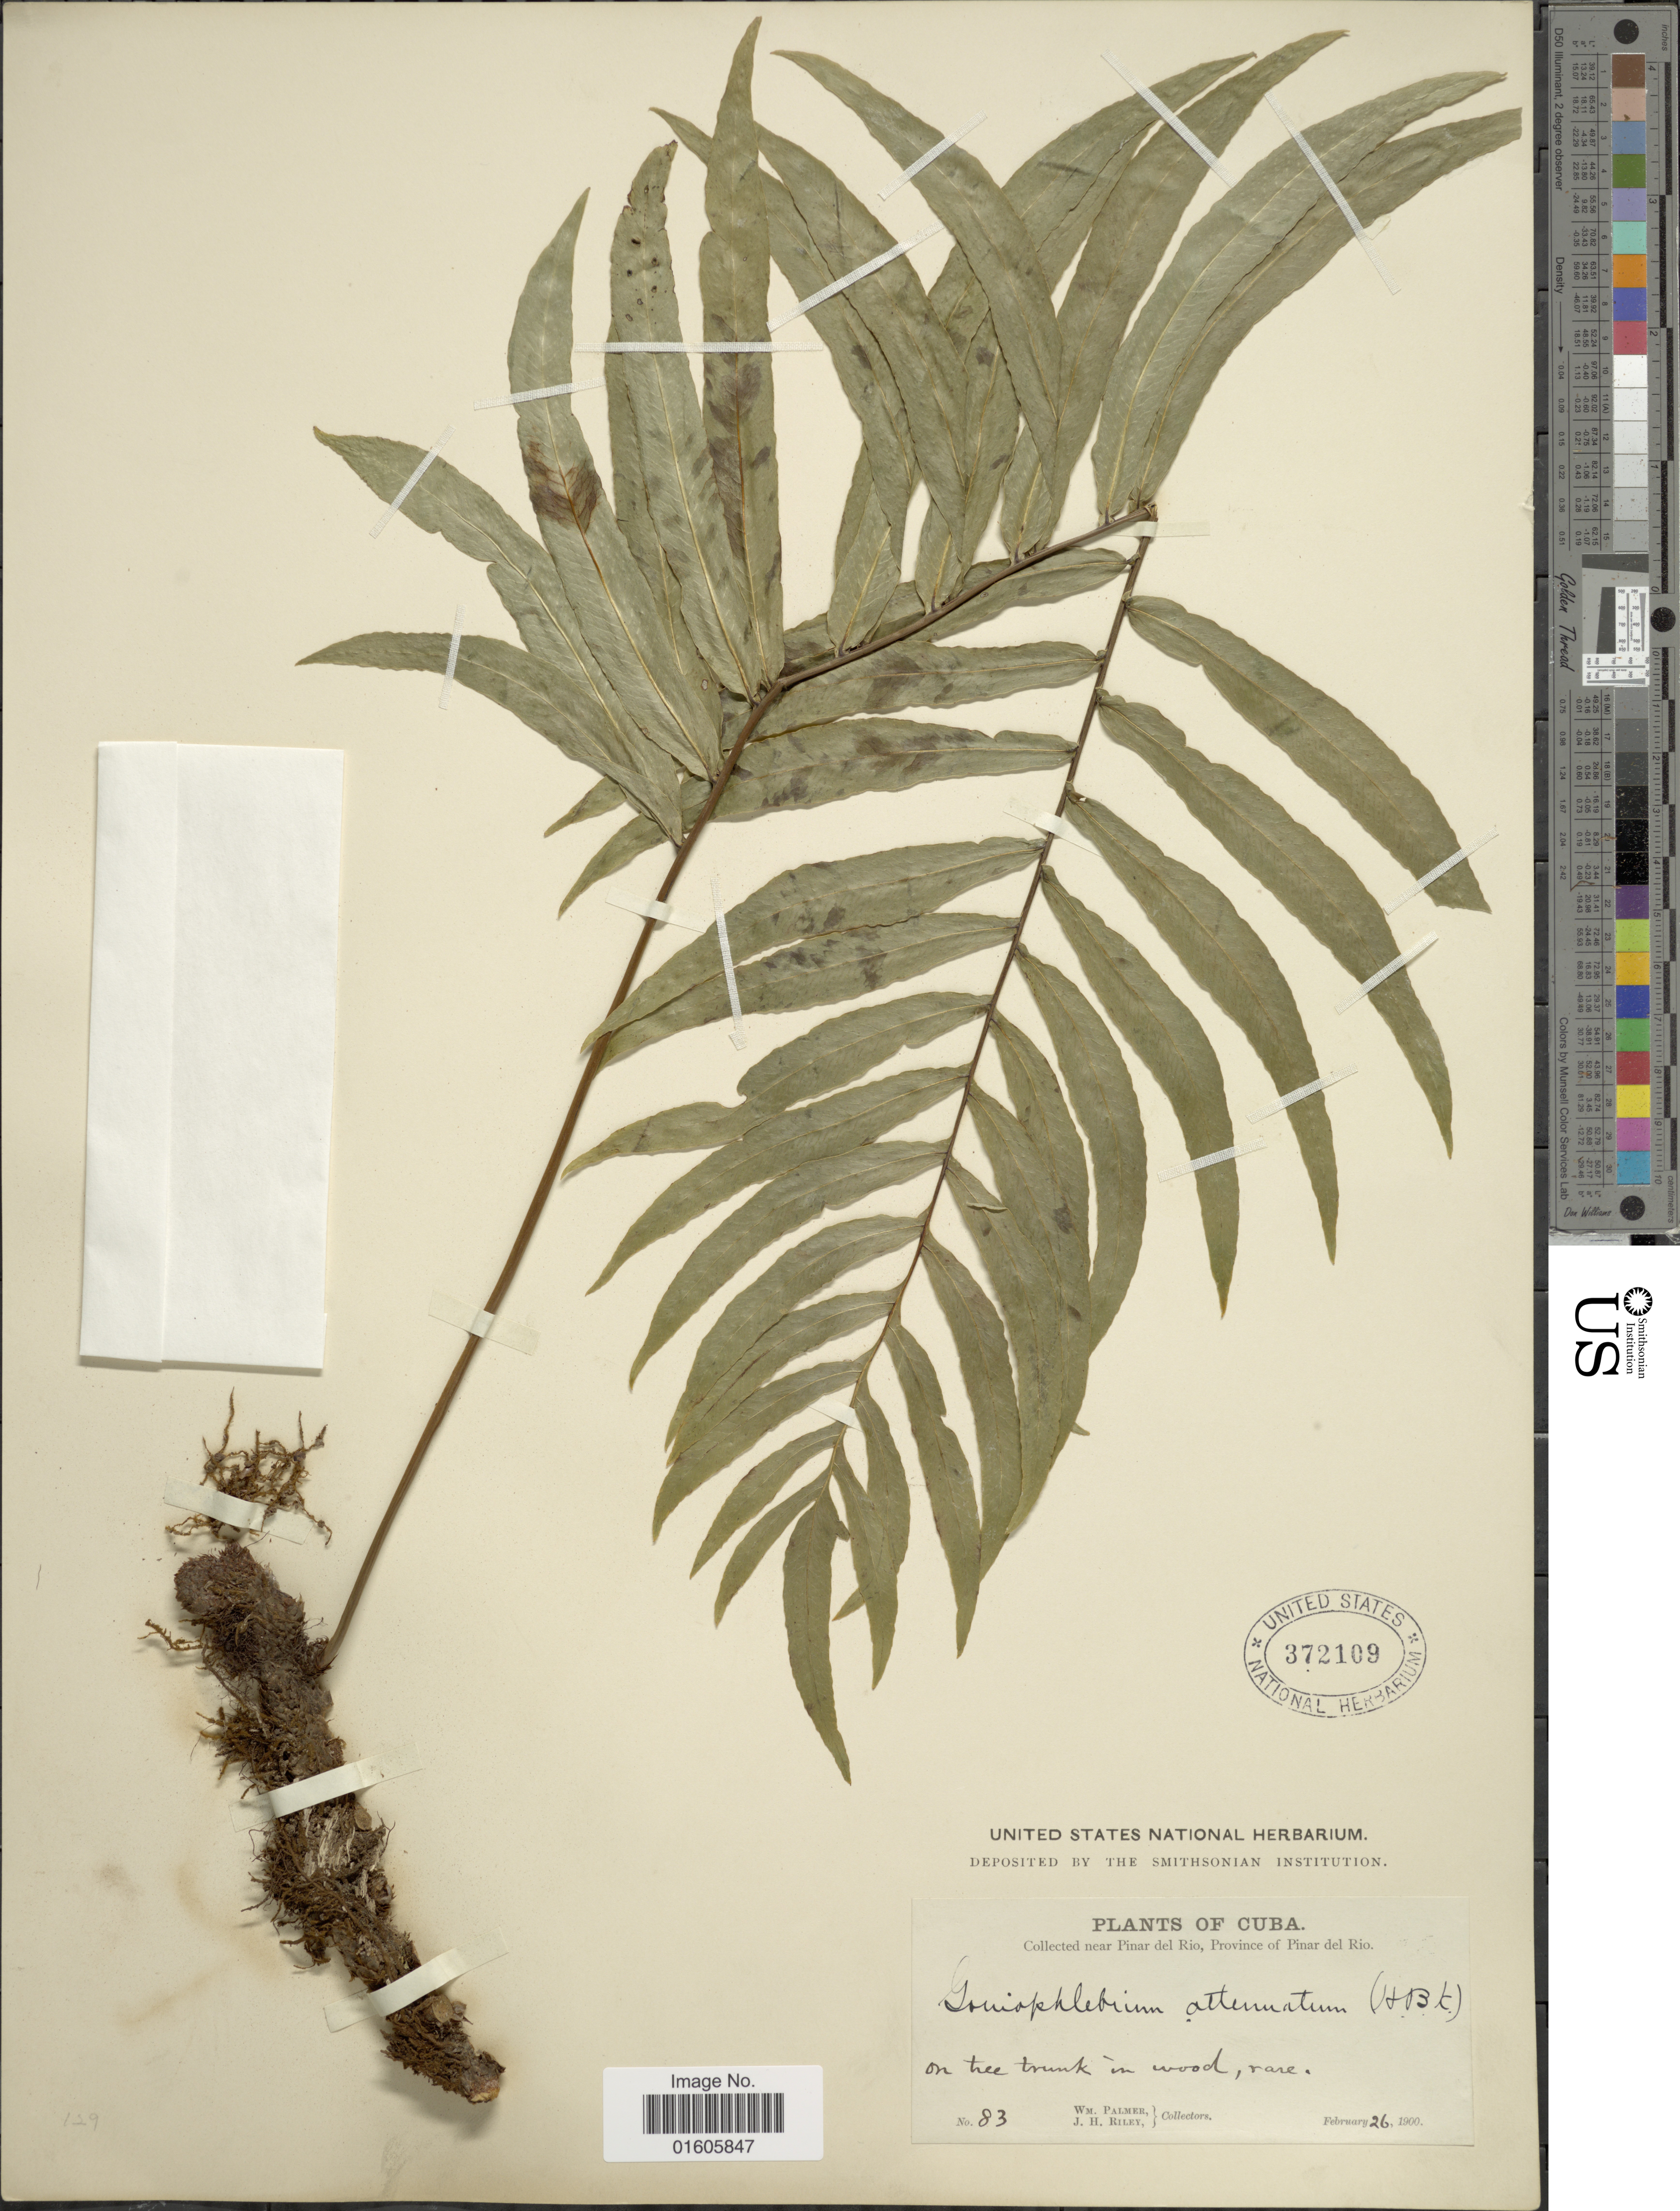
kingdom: Plantae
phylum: Tracheophyta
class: Polypodiopsida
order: Polypodiales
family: Polypodiaceae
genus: Serpocaulon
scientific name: Serpocaulon triseriale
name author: (Sw.) A.R. Sm.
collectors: W. Palmer & J. H. Riley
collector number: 83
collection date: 1900-02-26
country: Cuba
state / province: Pinar del Río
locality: Near Pinar del Rio, Provincde of Pinar del Rio.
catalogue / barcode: US 372109